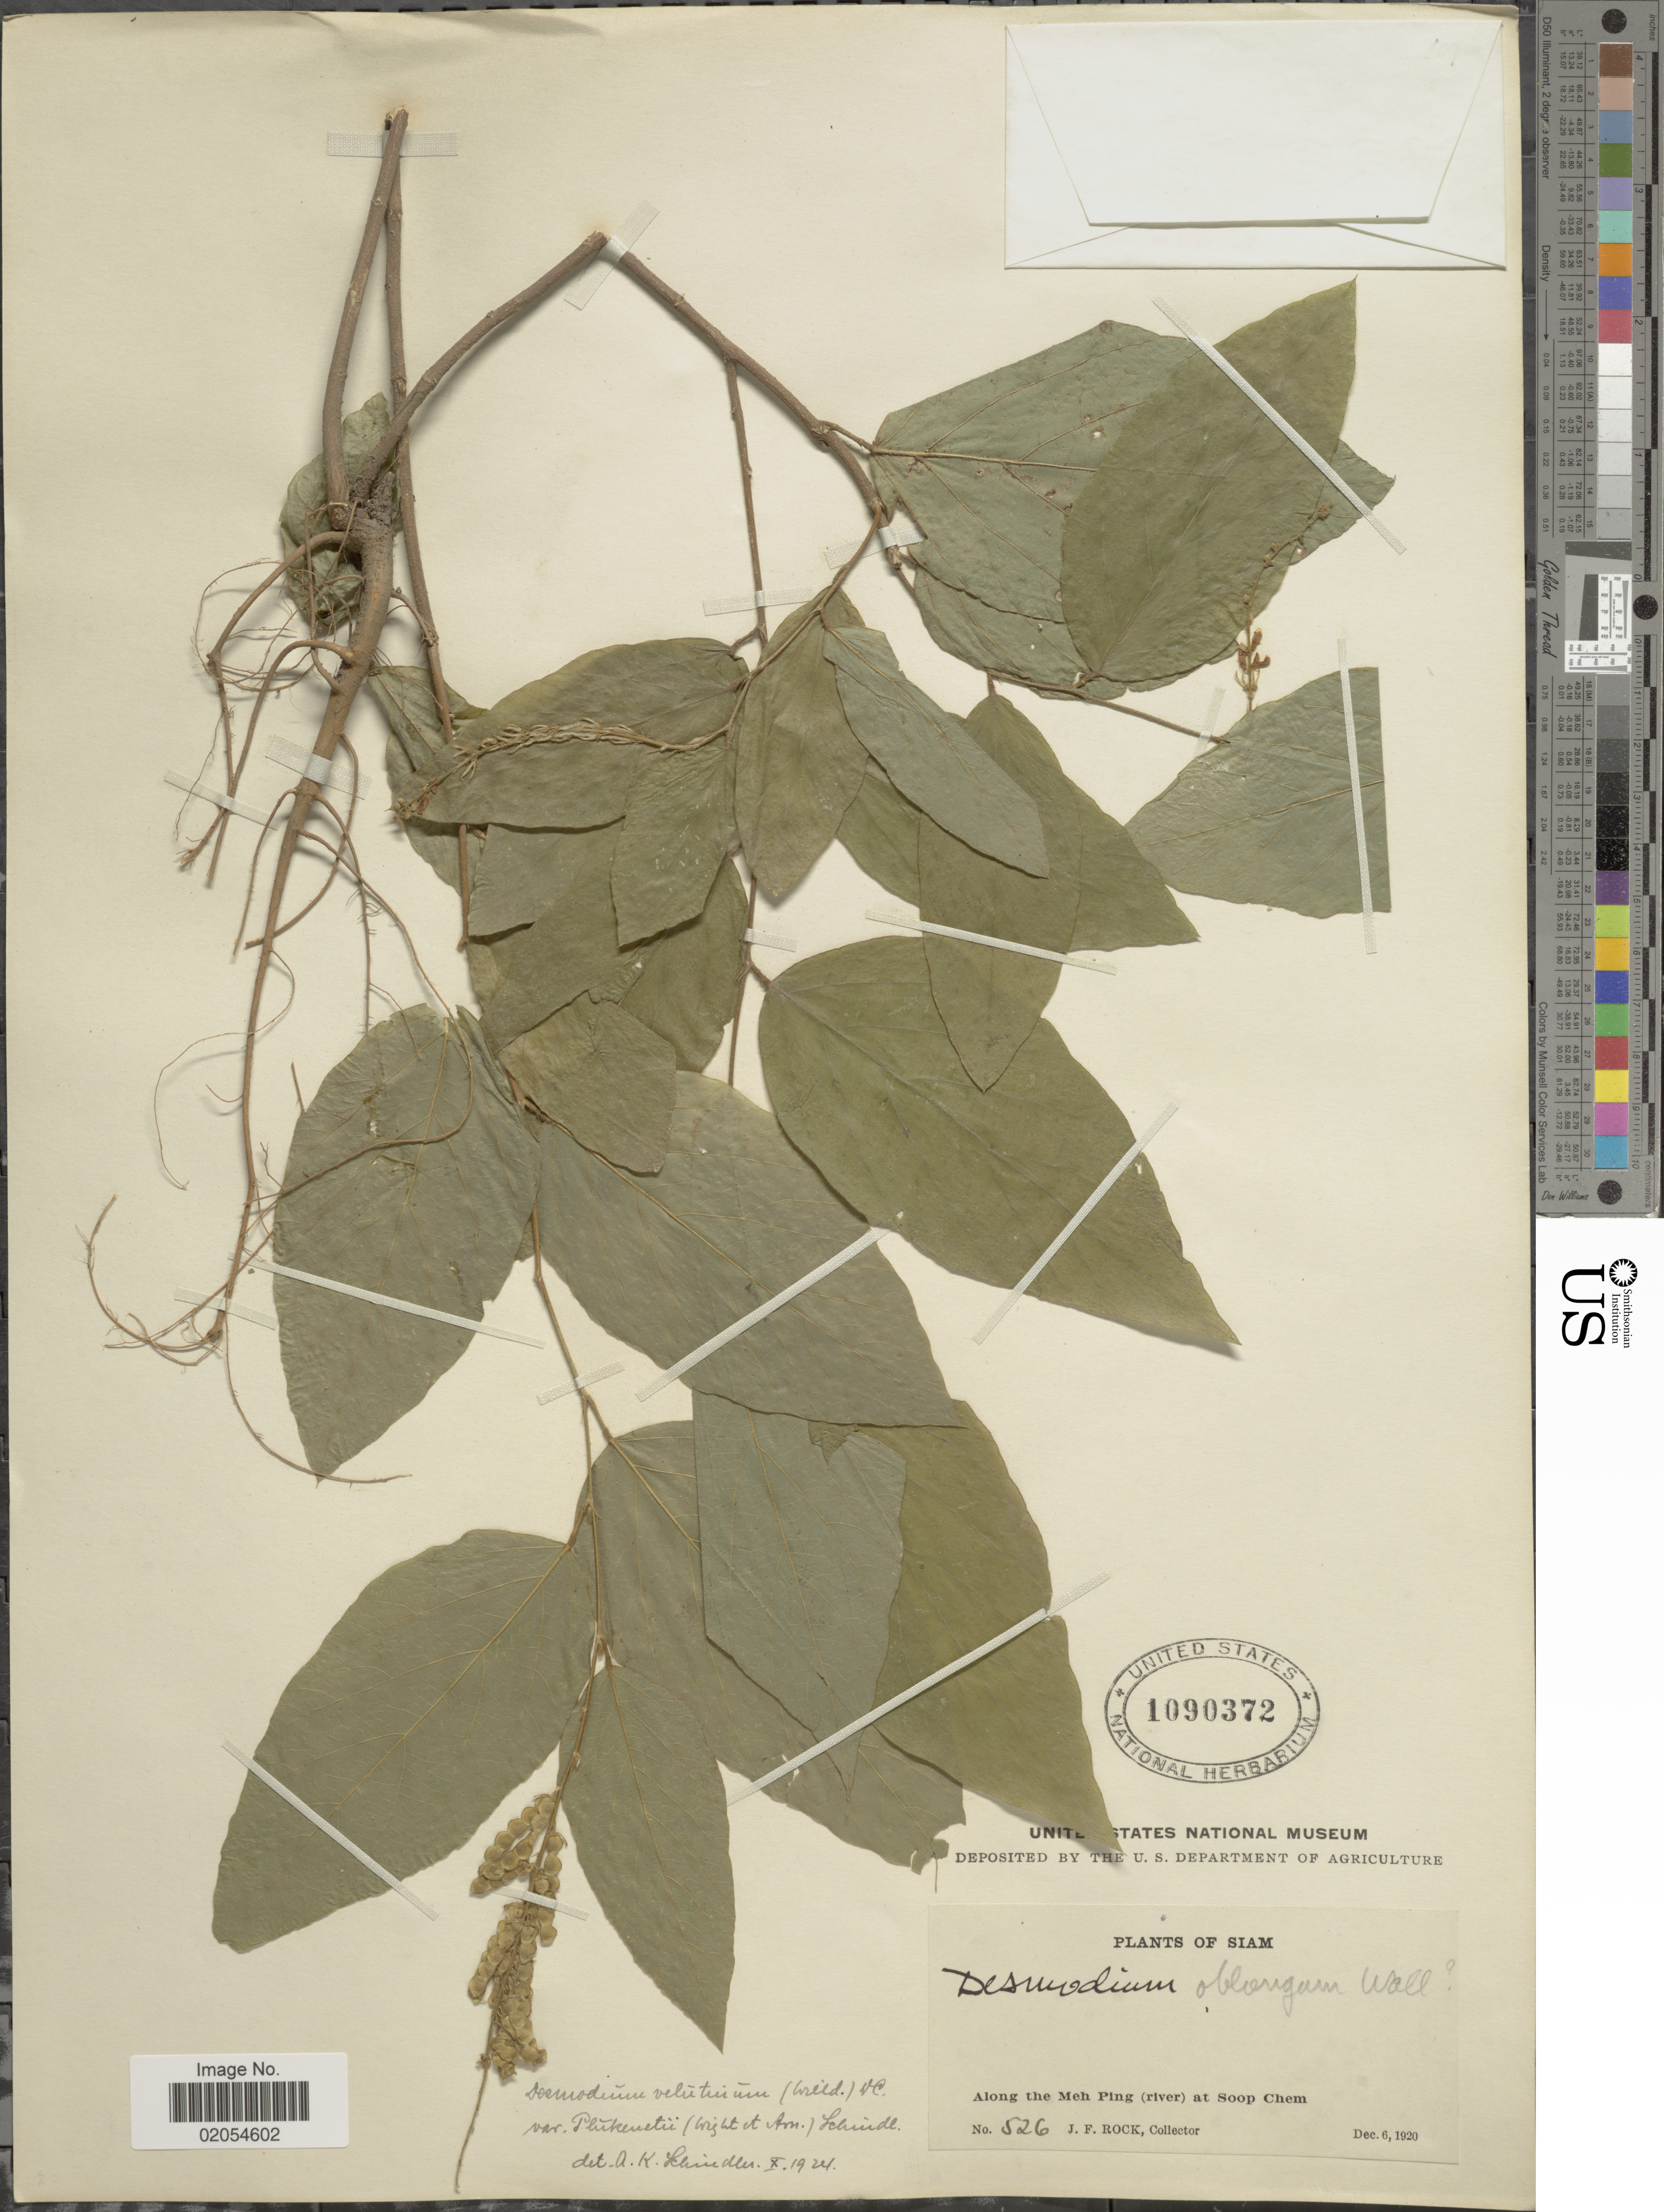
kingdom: Plantae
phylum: Tracheophyta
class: Magnoliopsida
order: Fabales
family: Fabaceae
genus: Polhillides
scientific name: Polhillides velutina subsp. velutina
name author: (Willd.) H. Ohashi & K. Ohashi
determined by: Strong, Mark T., (BOT), Smithsonian Institution - National Museum of Natural History (UNITED STATES)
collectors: J. Rock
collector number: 526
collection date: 1920-12-06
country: Thailand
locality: Siam. Along the Meh Ping (river) at Soop Chem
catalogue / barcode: US 1090372